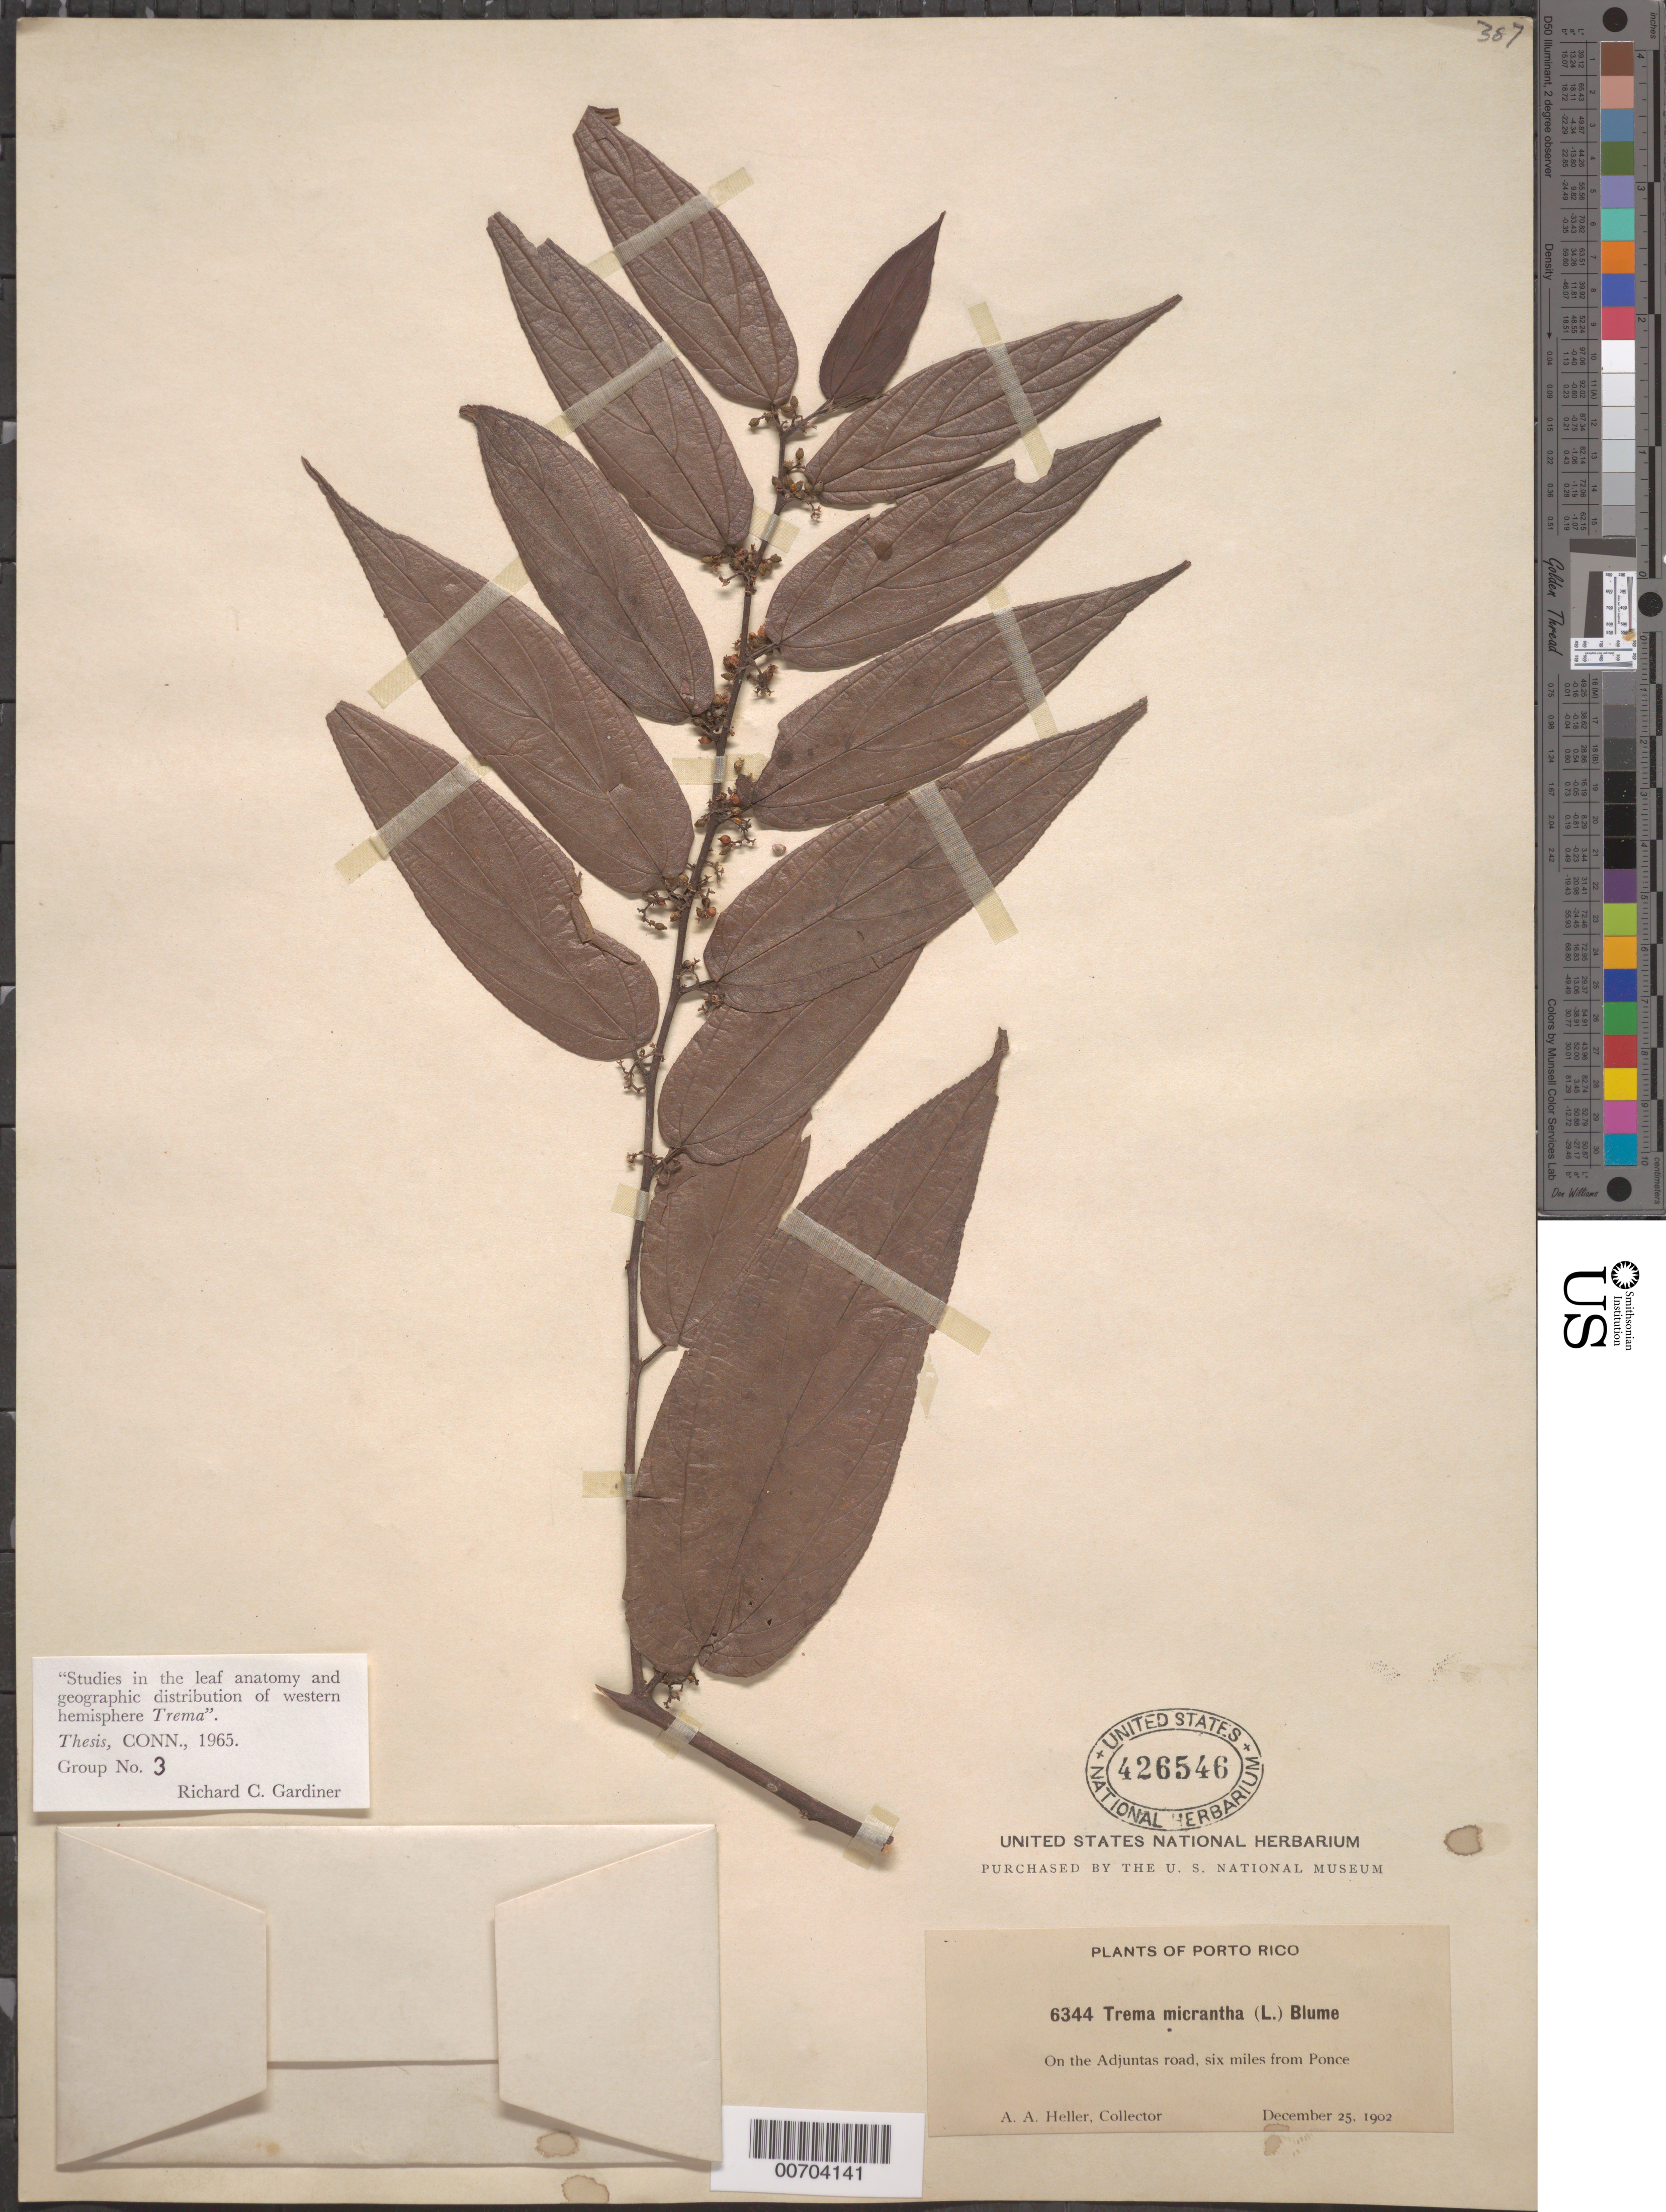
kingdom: Plantae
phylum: Tracheophyta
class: Magnoliopsida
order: Rosales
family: Cannabaceae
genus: Trema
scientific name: Trema micranthum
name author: (L.) Blume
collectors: A. A. Heller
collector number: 6344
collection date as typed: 25 Dec 1902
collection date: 1902-12-25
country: Puerto Rico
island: Greater Antilles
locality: On the Adjuntas Rd, 6 mi from Ponce.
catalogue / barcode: US 426546